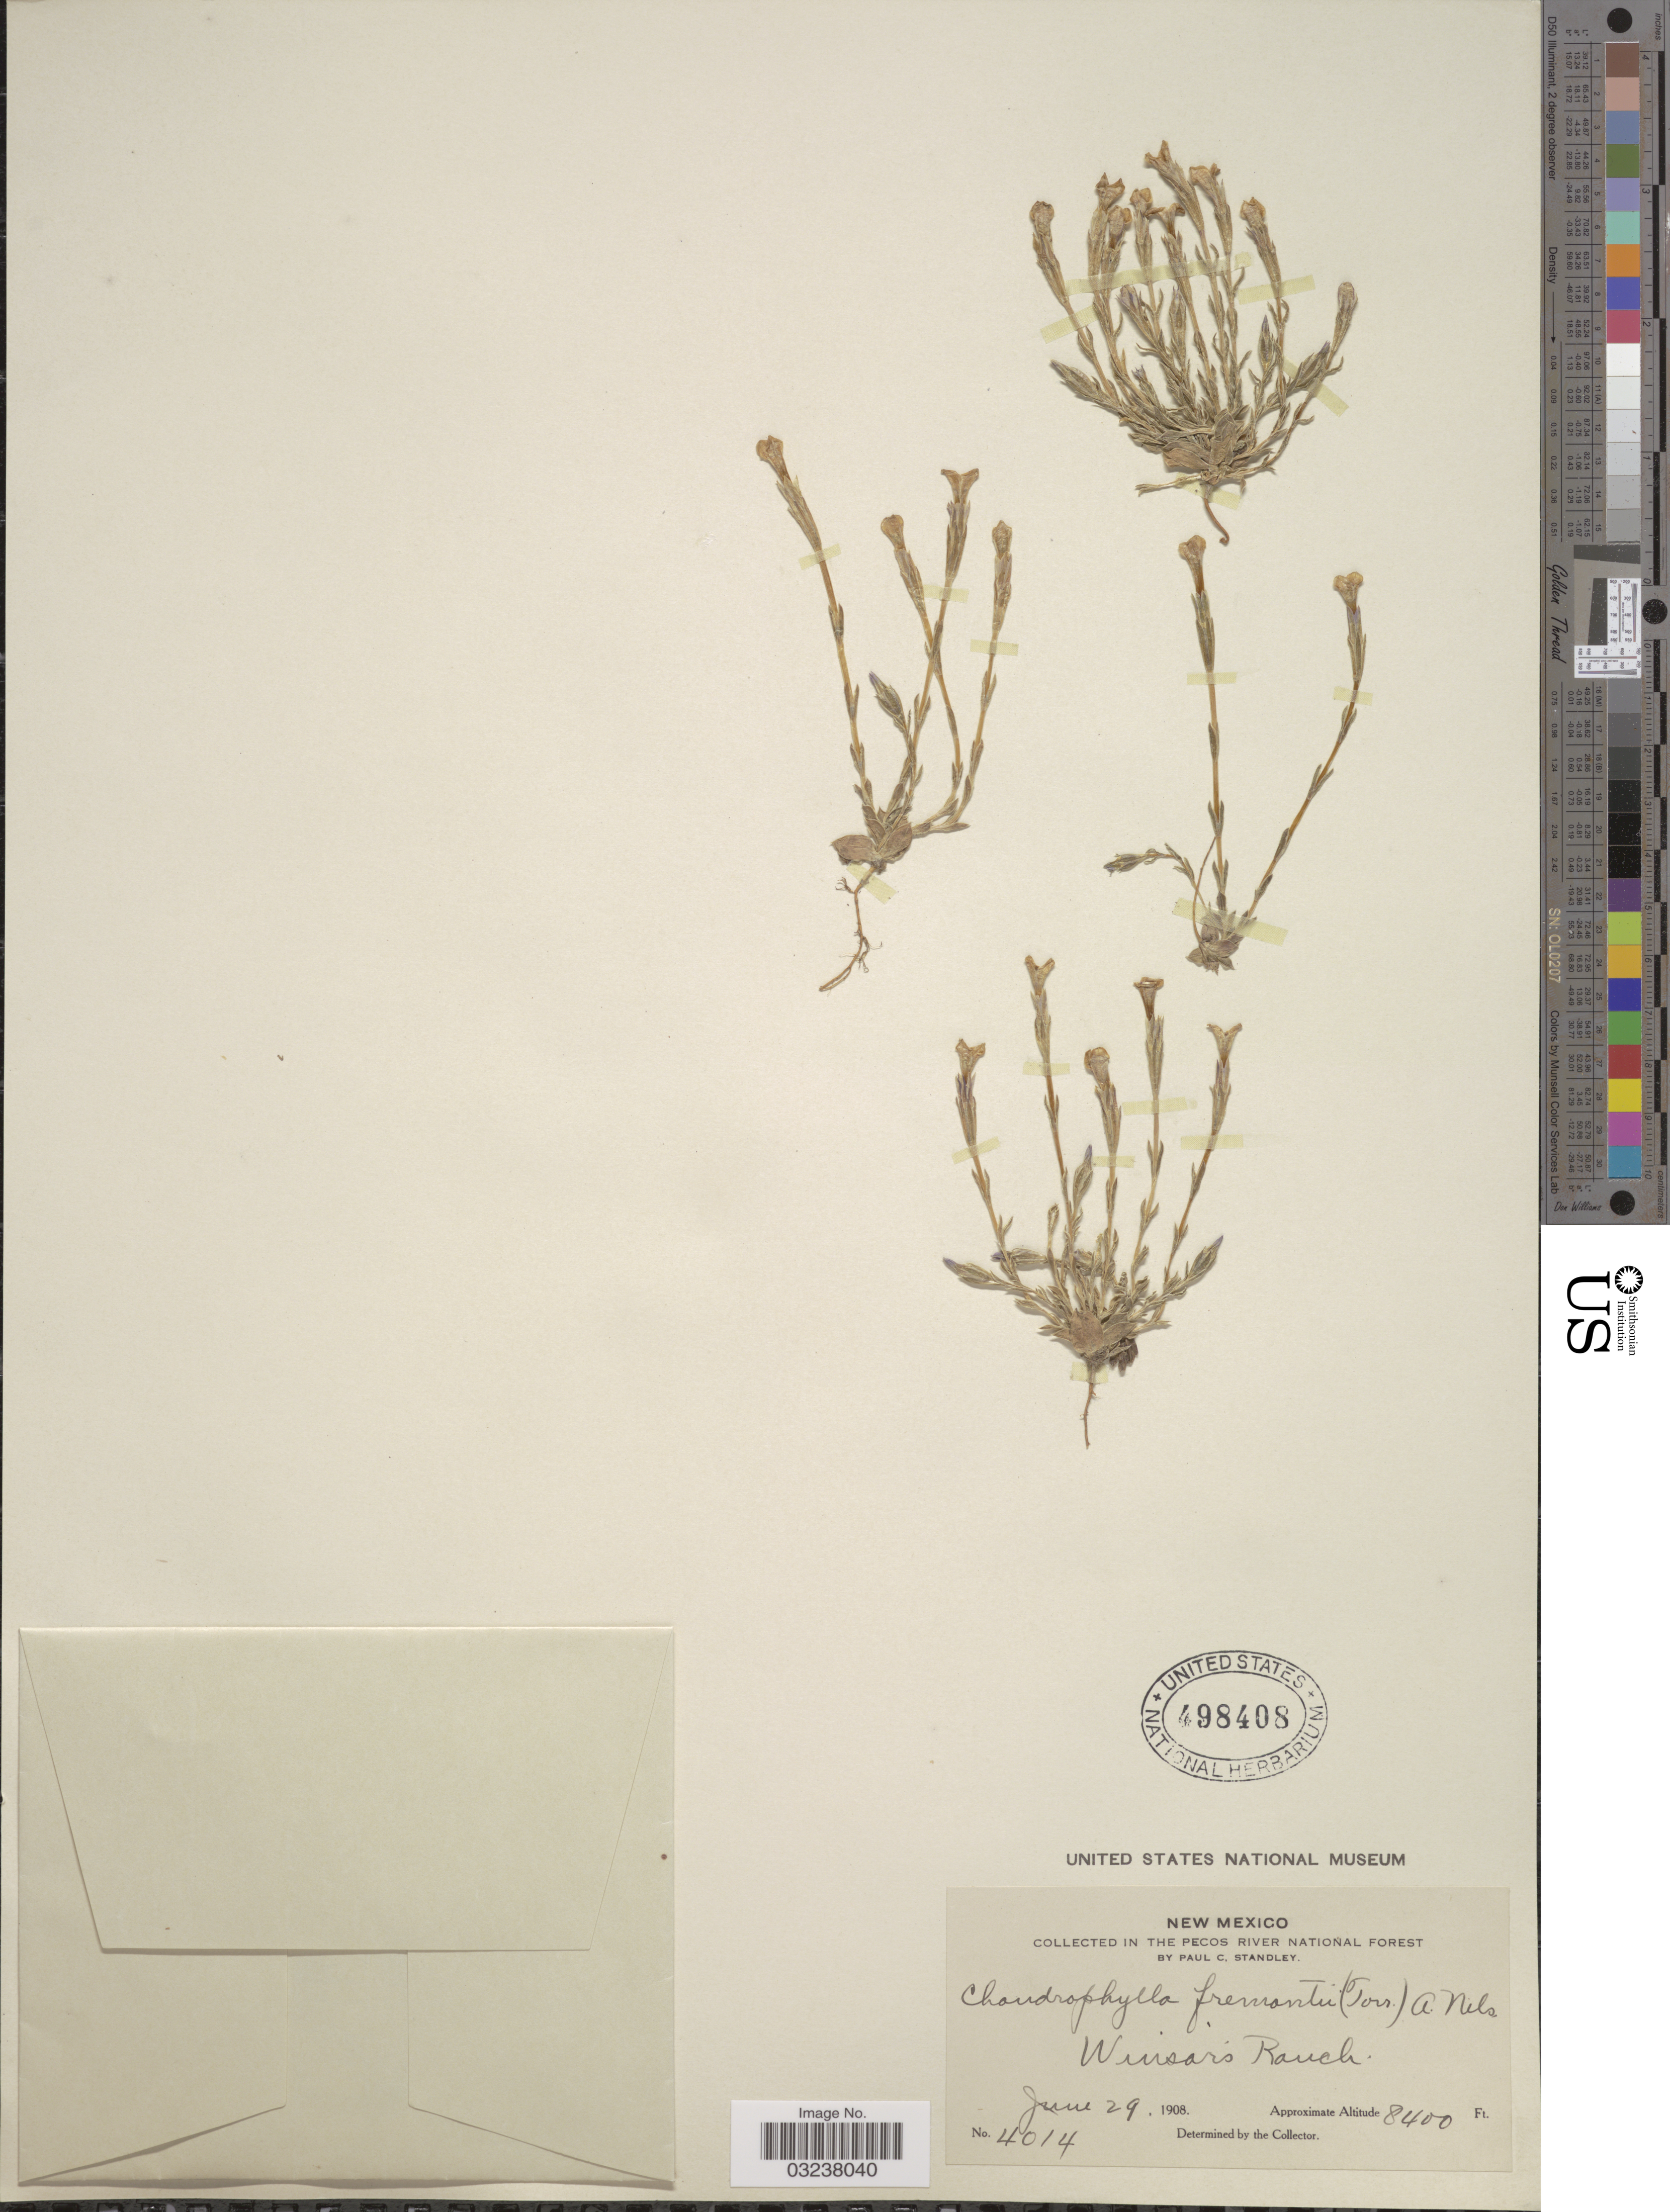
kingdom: Plantae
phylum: Tracheophyta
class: Magnoliopsida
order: Gentianales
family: Gentianaceae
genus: Gentiana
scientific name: Gentiana fremontii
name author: Torr.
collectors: P. C. Standley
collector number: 4014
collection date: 1908-06-29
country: United States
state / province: New Mexico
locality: The Pecos River National Forest. Winsor's Ranch.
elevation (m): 2560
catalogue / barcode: US 498408